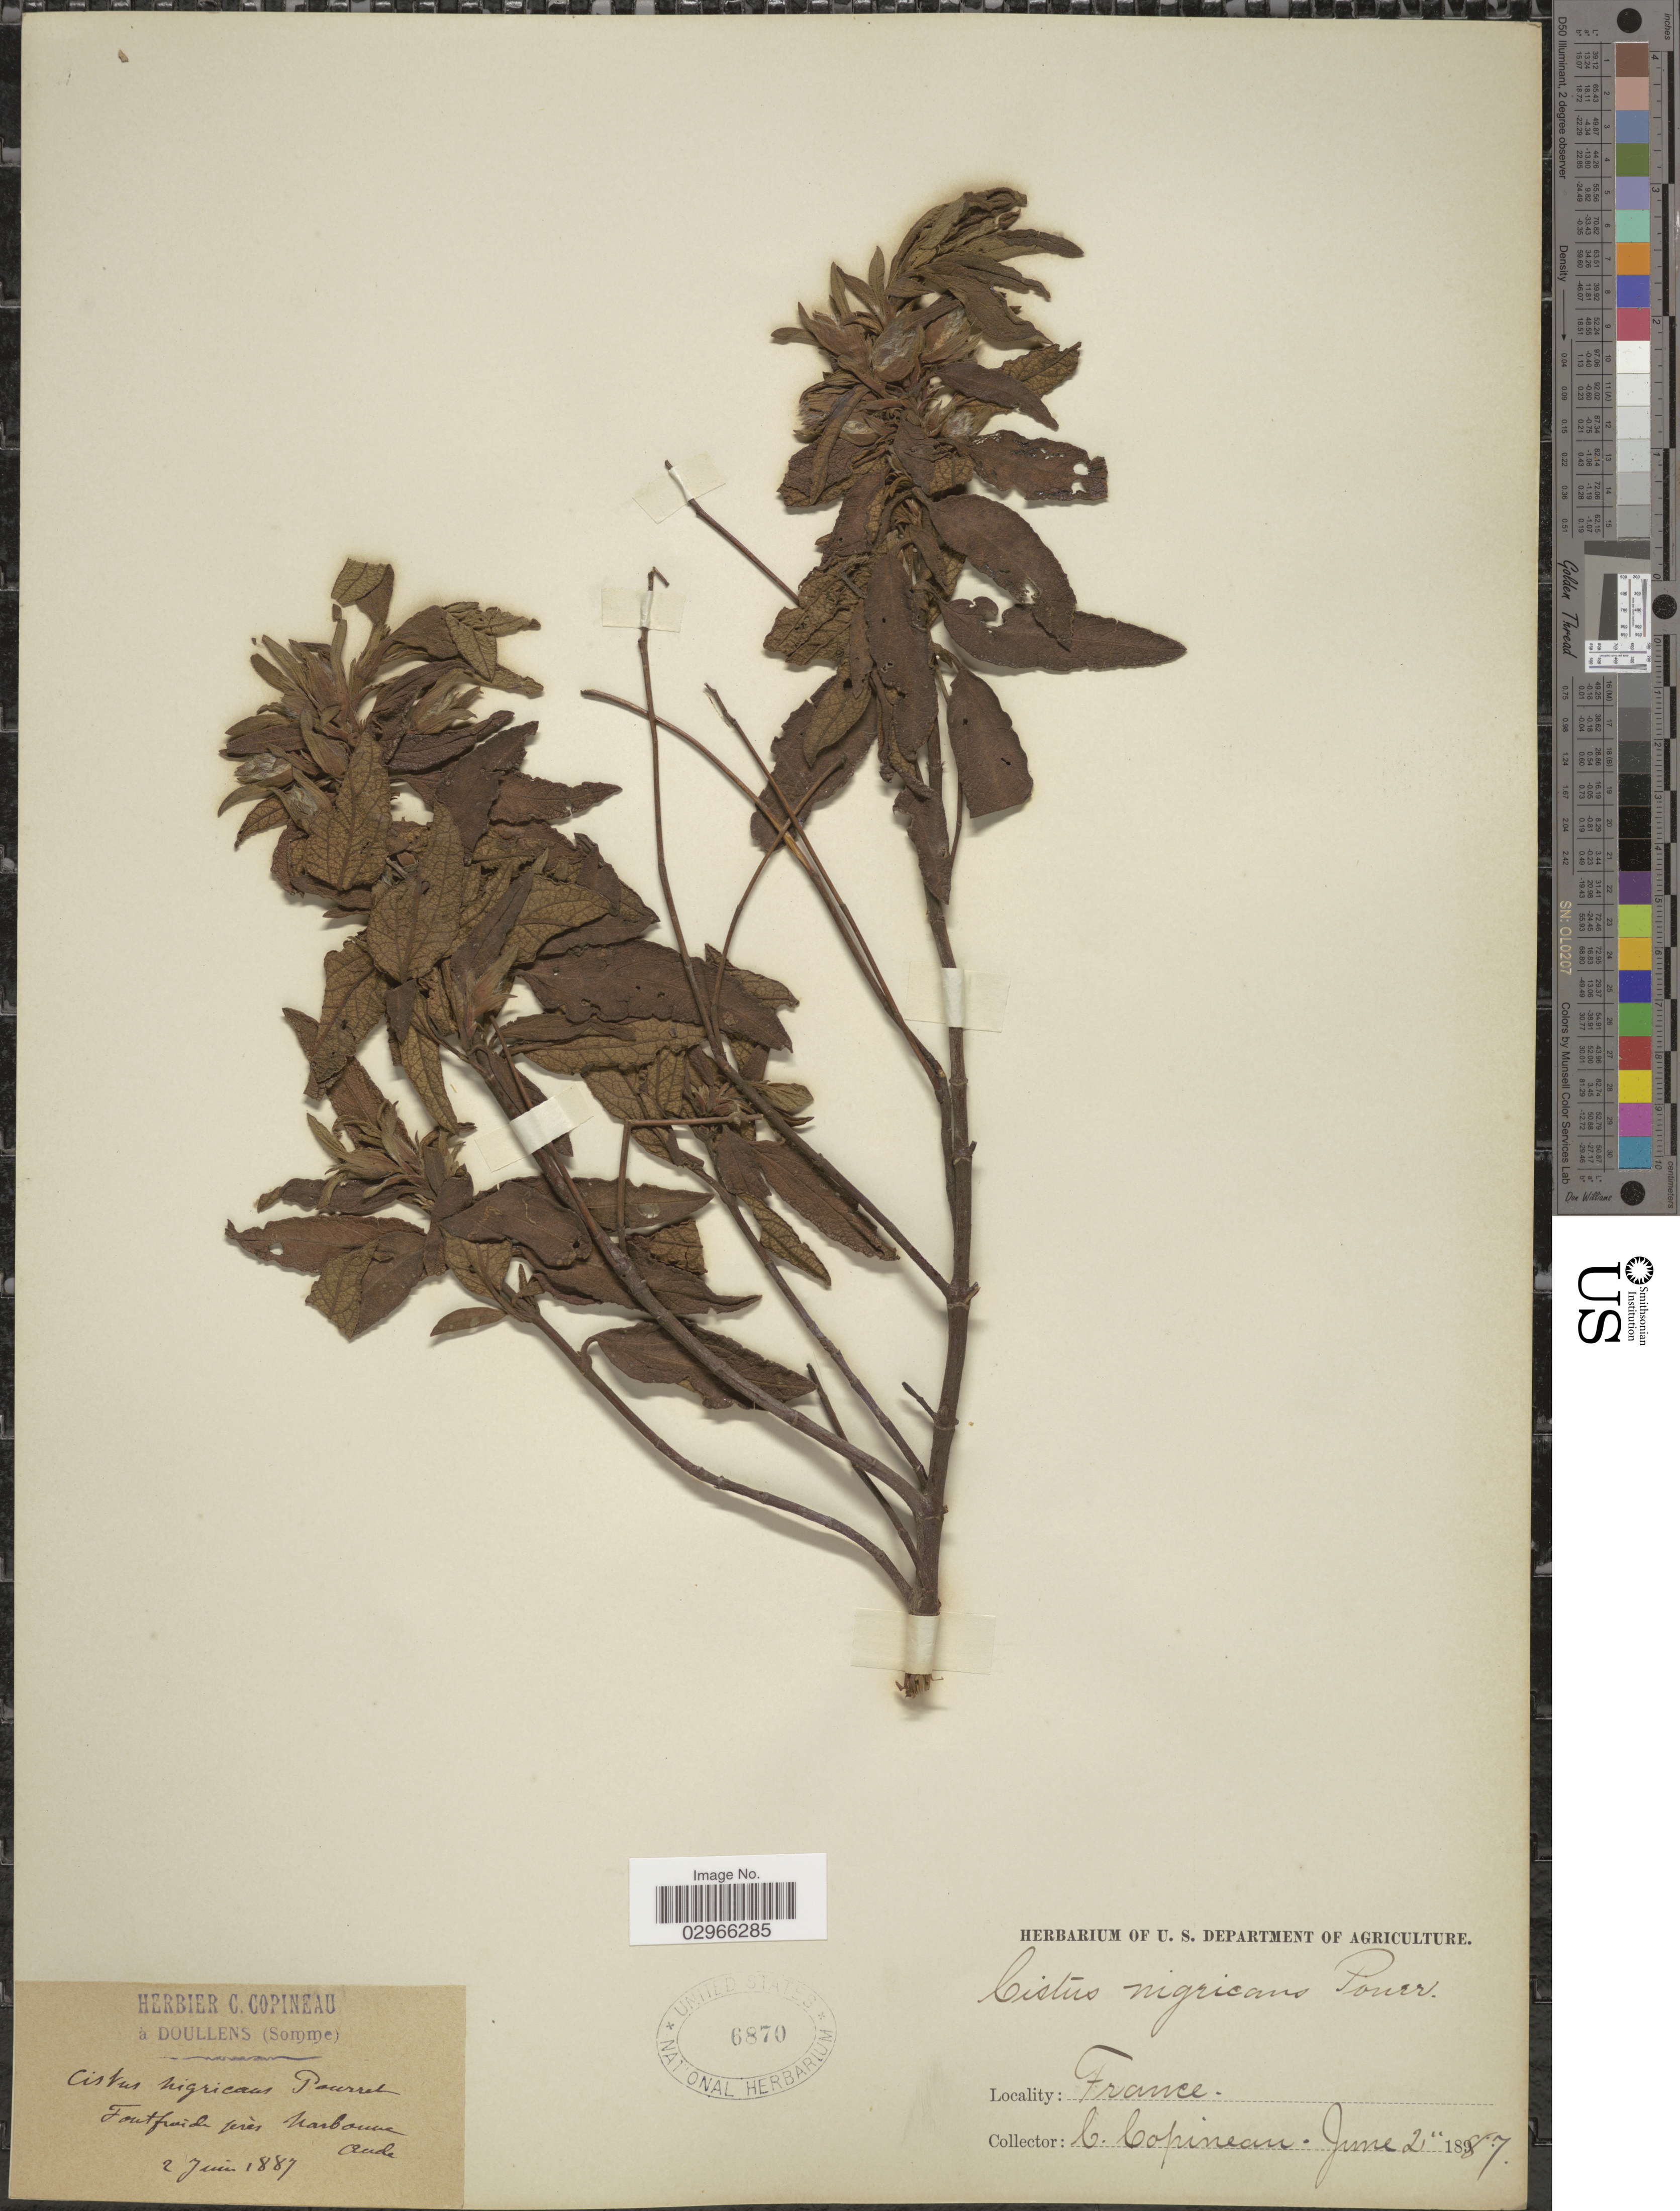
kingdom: Plantae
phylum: Tracheophyta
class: Magnoliopsida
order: Malvales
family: Cistaceae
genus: Cistus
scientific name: Cistus x nigricans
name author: Pourr.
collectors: C. Copineau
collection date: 1887-06-02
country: France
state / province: Occitanie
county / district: Aude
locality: Fontfroide prés Narbonne, Aude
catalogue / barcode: US 6870